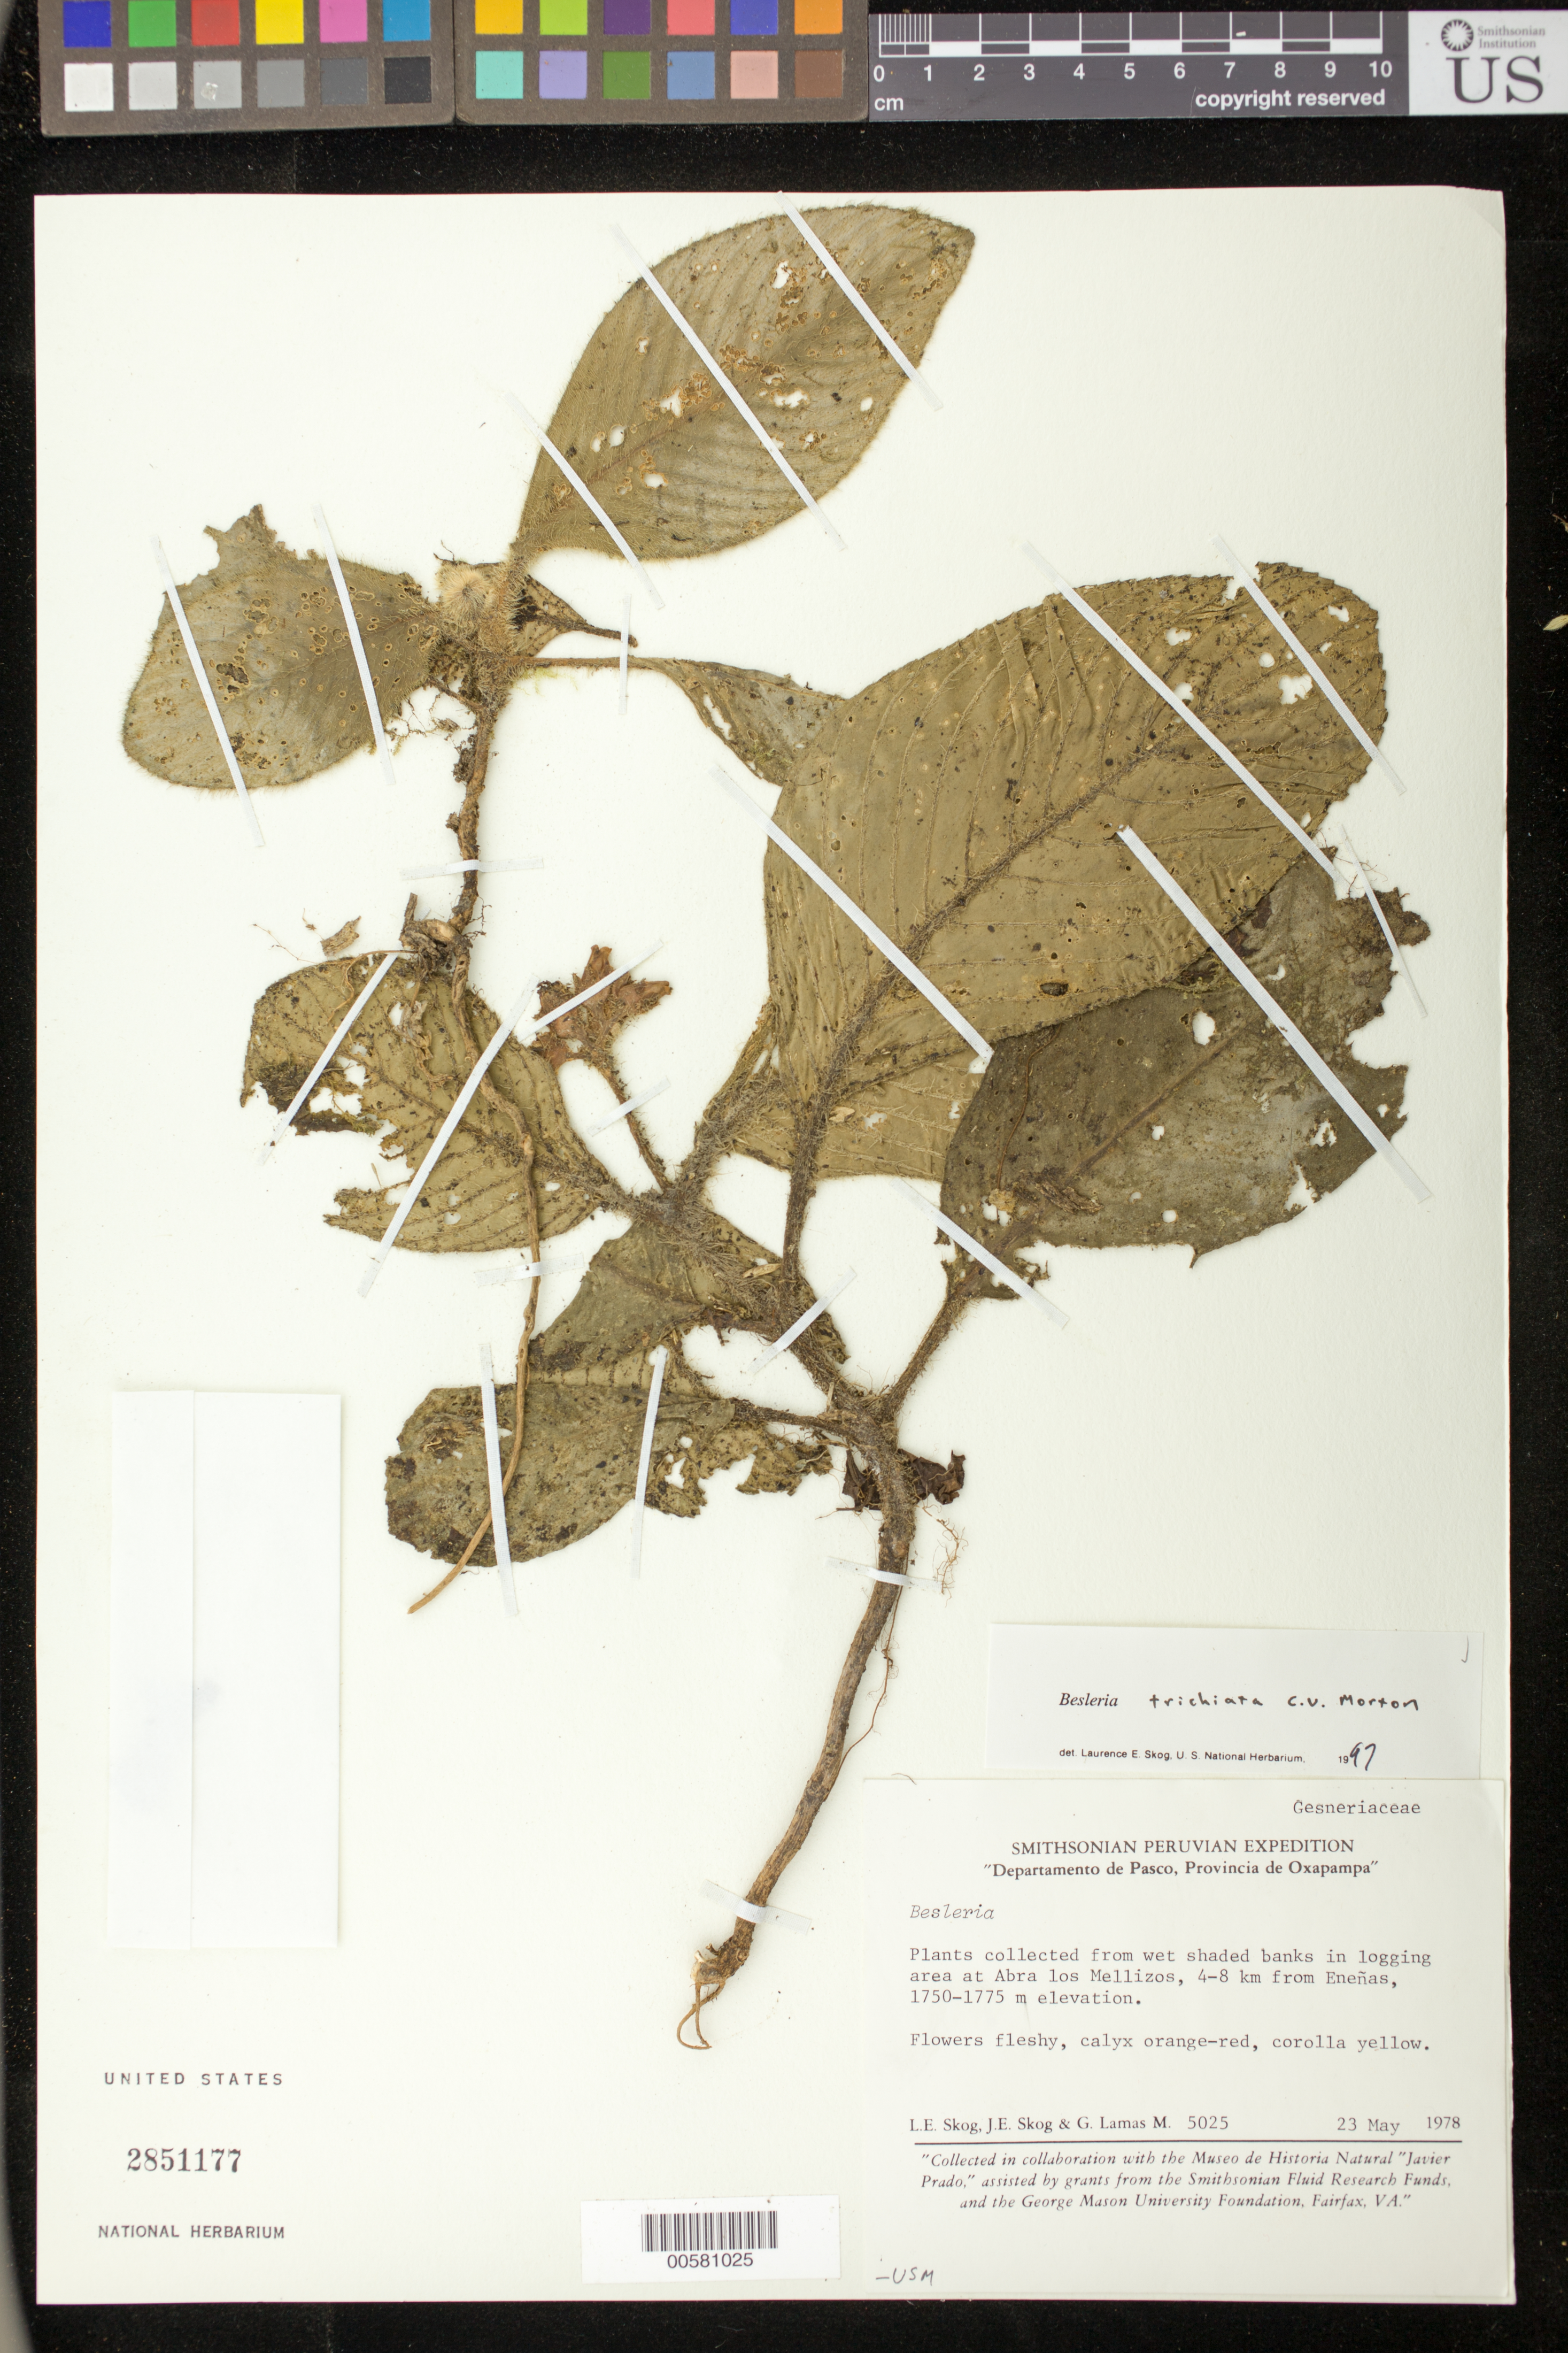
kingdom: Plantae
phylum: Tracheophyta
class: Magnoliopsida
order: Lamiales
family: Gesneriaceae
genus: Besleria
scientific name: Besleria trichiata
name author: C.V. Morton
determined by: Skog, Laurence E.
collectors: L. E. Skog, J. E. Skog & G. Lamas M.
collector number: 5025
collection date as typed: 23 May 1978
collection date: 1978-05-23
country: Peru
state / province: Pasco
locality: Prov. Oxapampa; Abra los Mellizos, 4-8 km from Eneñas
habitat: Wet shaded banks in logging area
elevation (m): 1750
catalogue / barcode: US 2851177